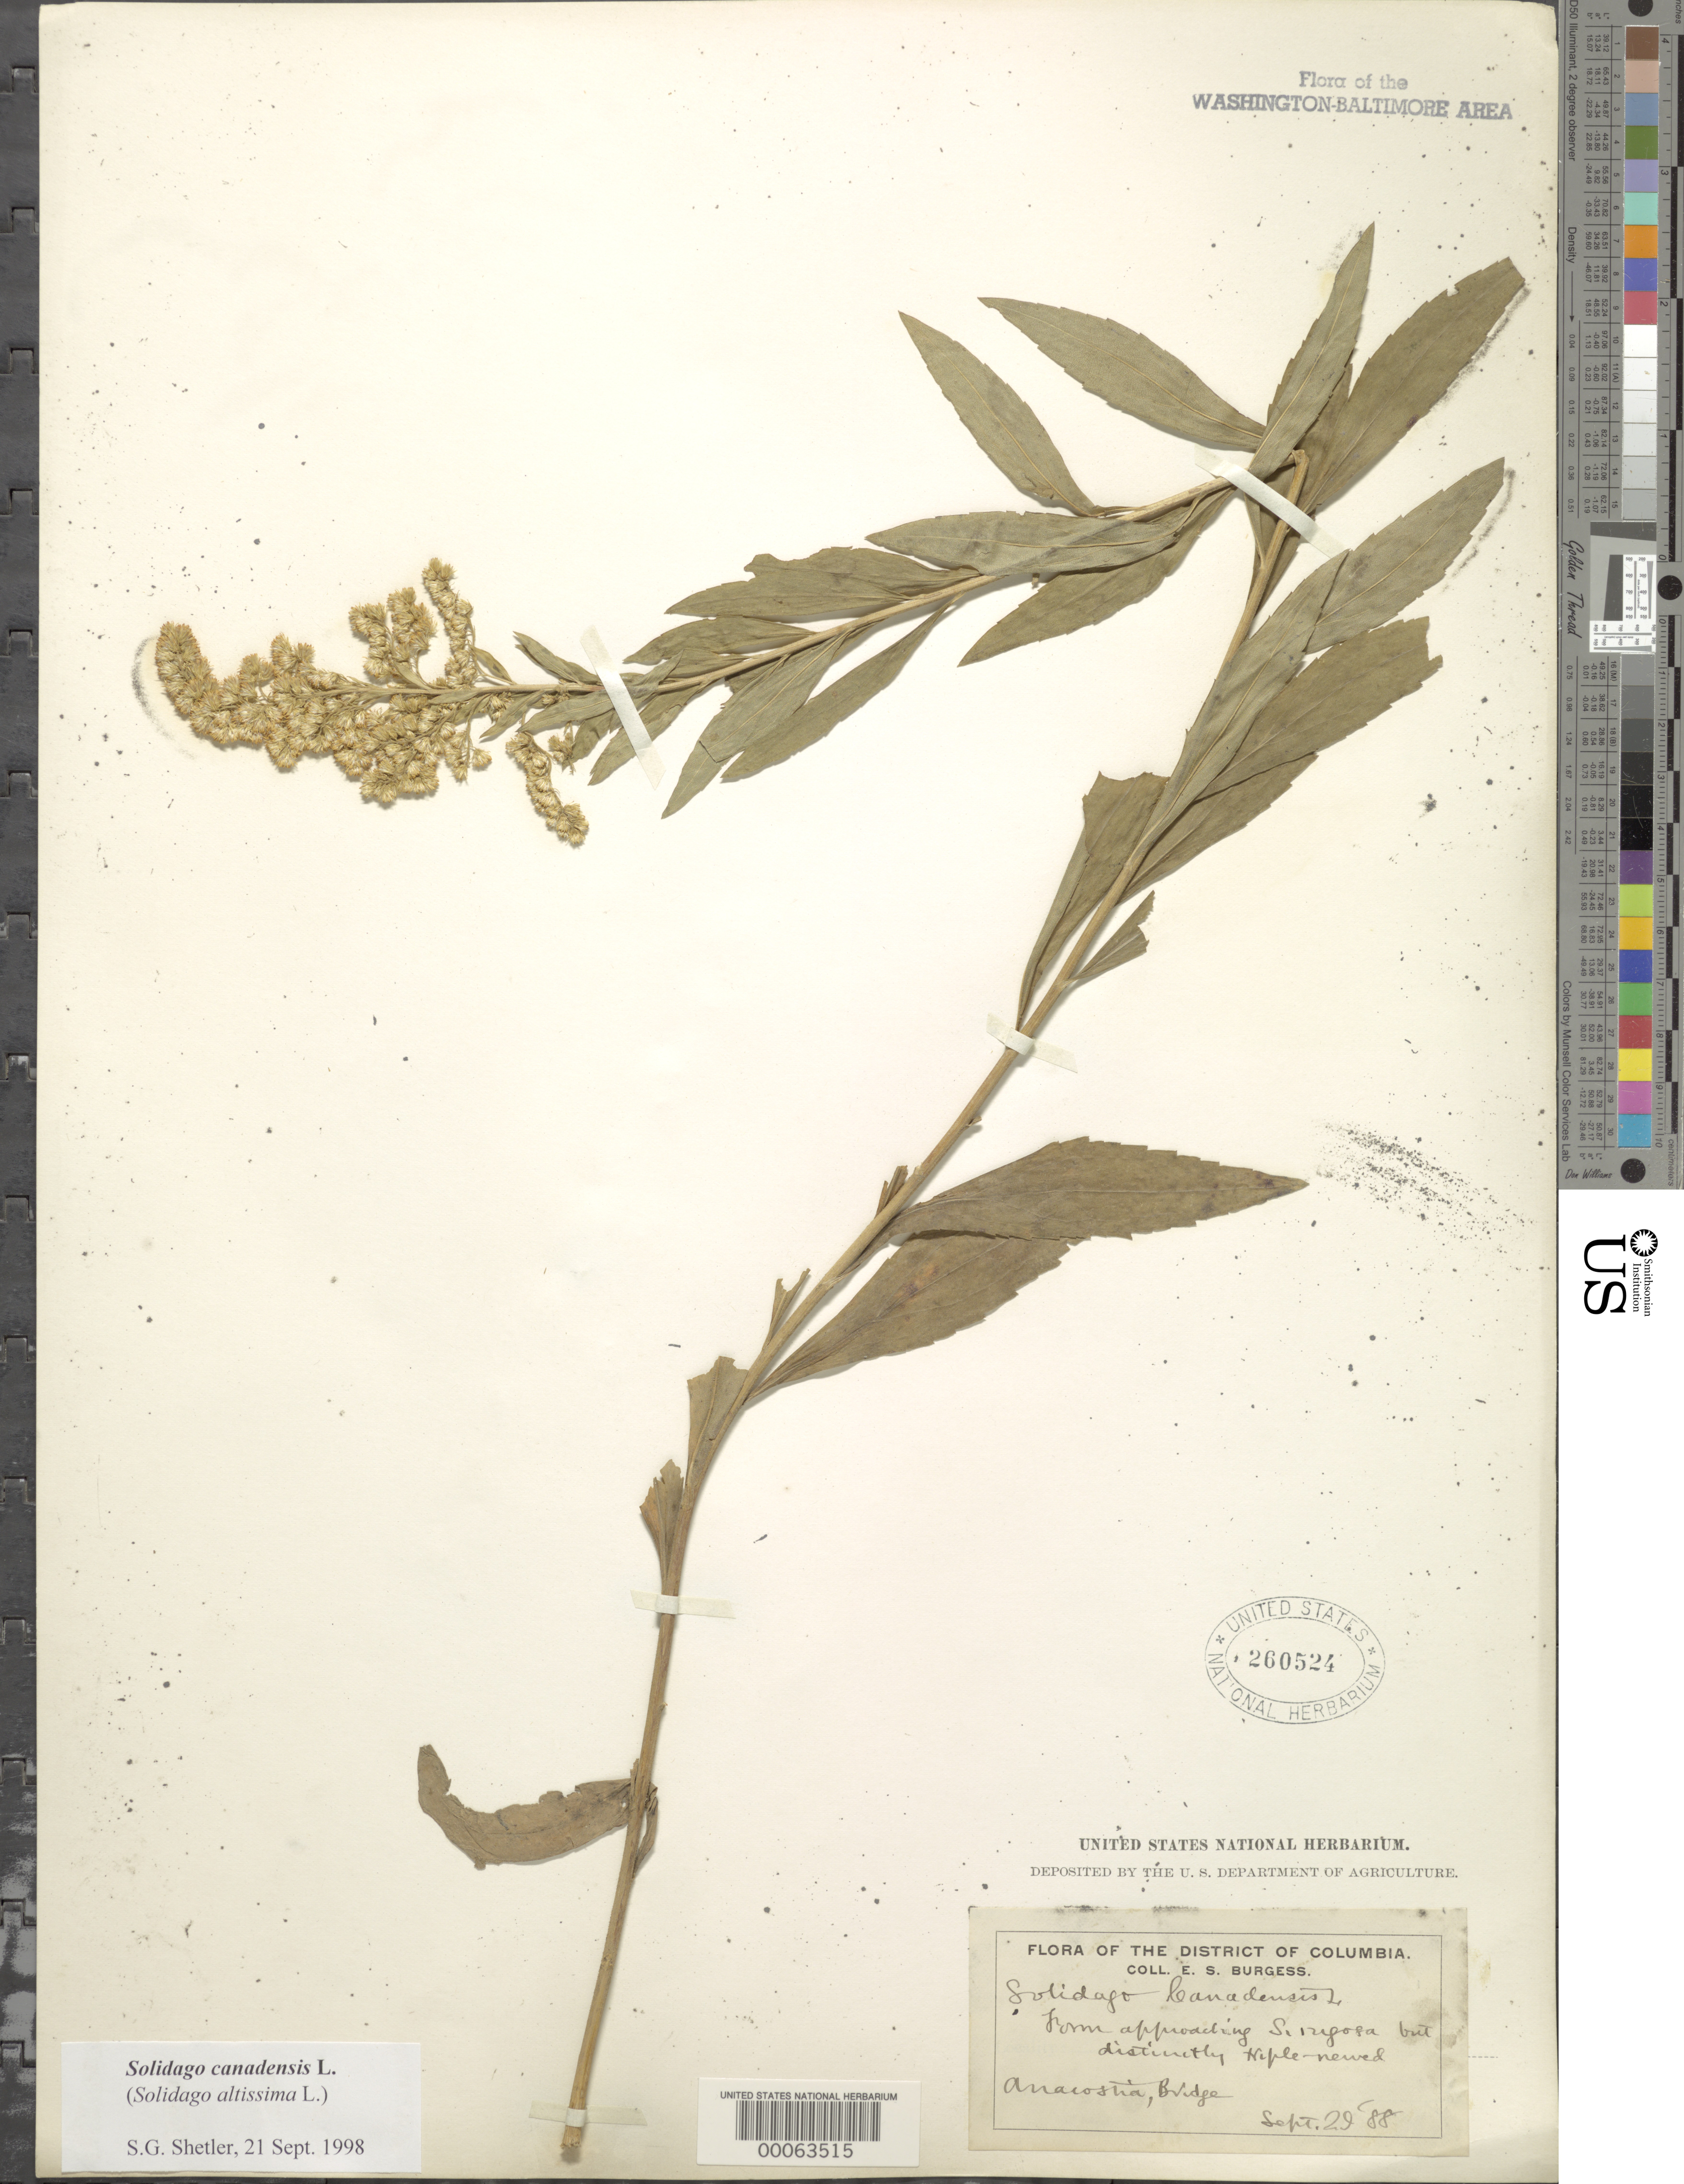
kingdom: Plantae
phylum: Tracheophyta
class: Magnoliopsida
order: Asterales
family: Asteraceae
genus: Solidago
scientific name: Solidago canadensis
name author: L.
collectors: E. Burgess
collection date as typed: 29 Sep 1888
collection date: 1888-09-29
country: United States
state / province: District of Columbia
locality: Anacostia Bridge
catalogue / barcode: US 260524